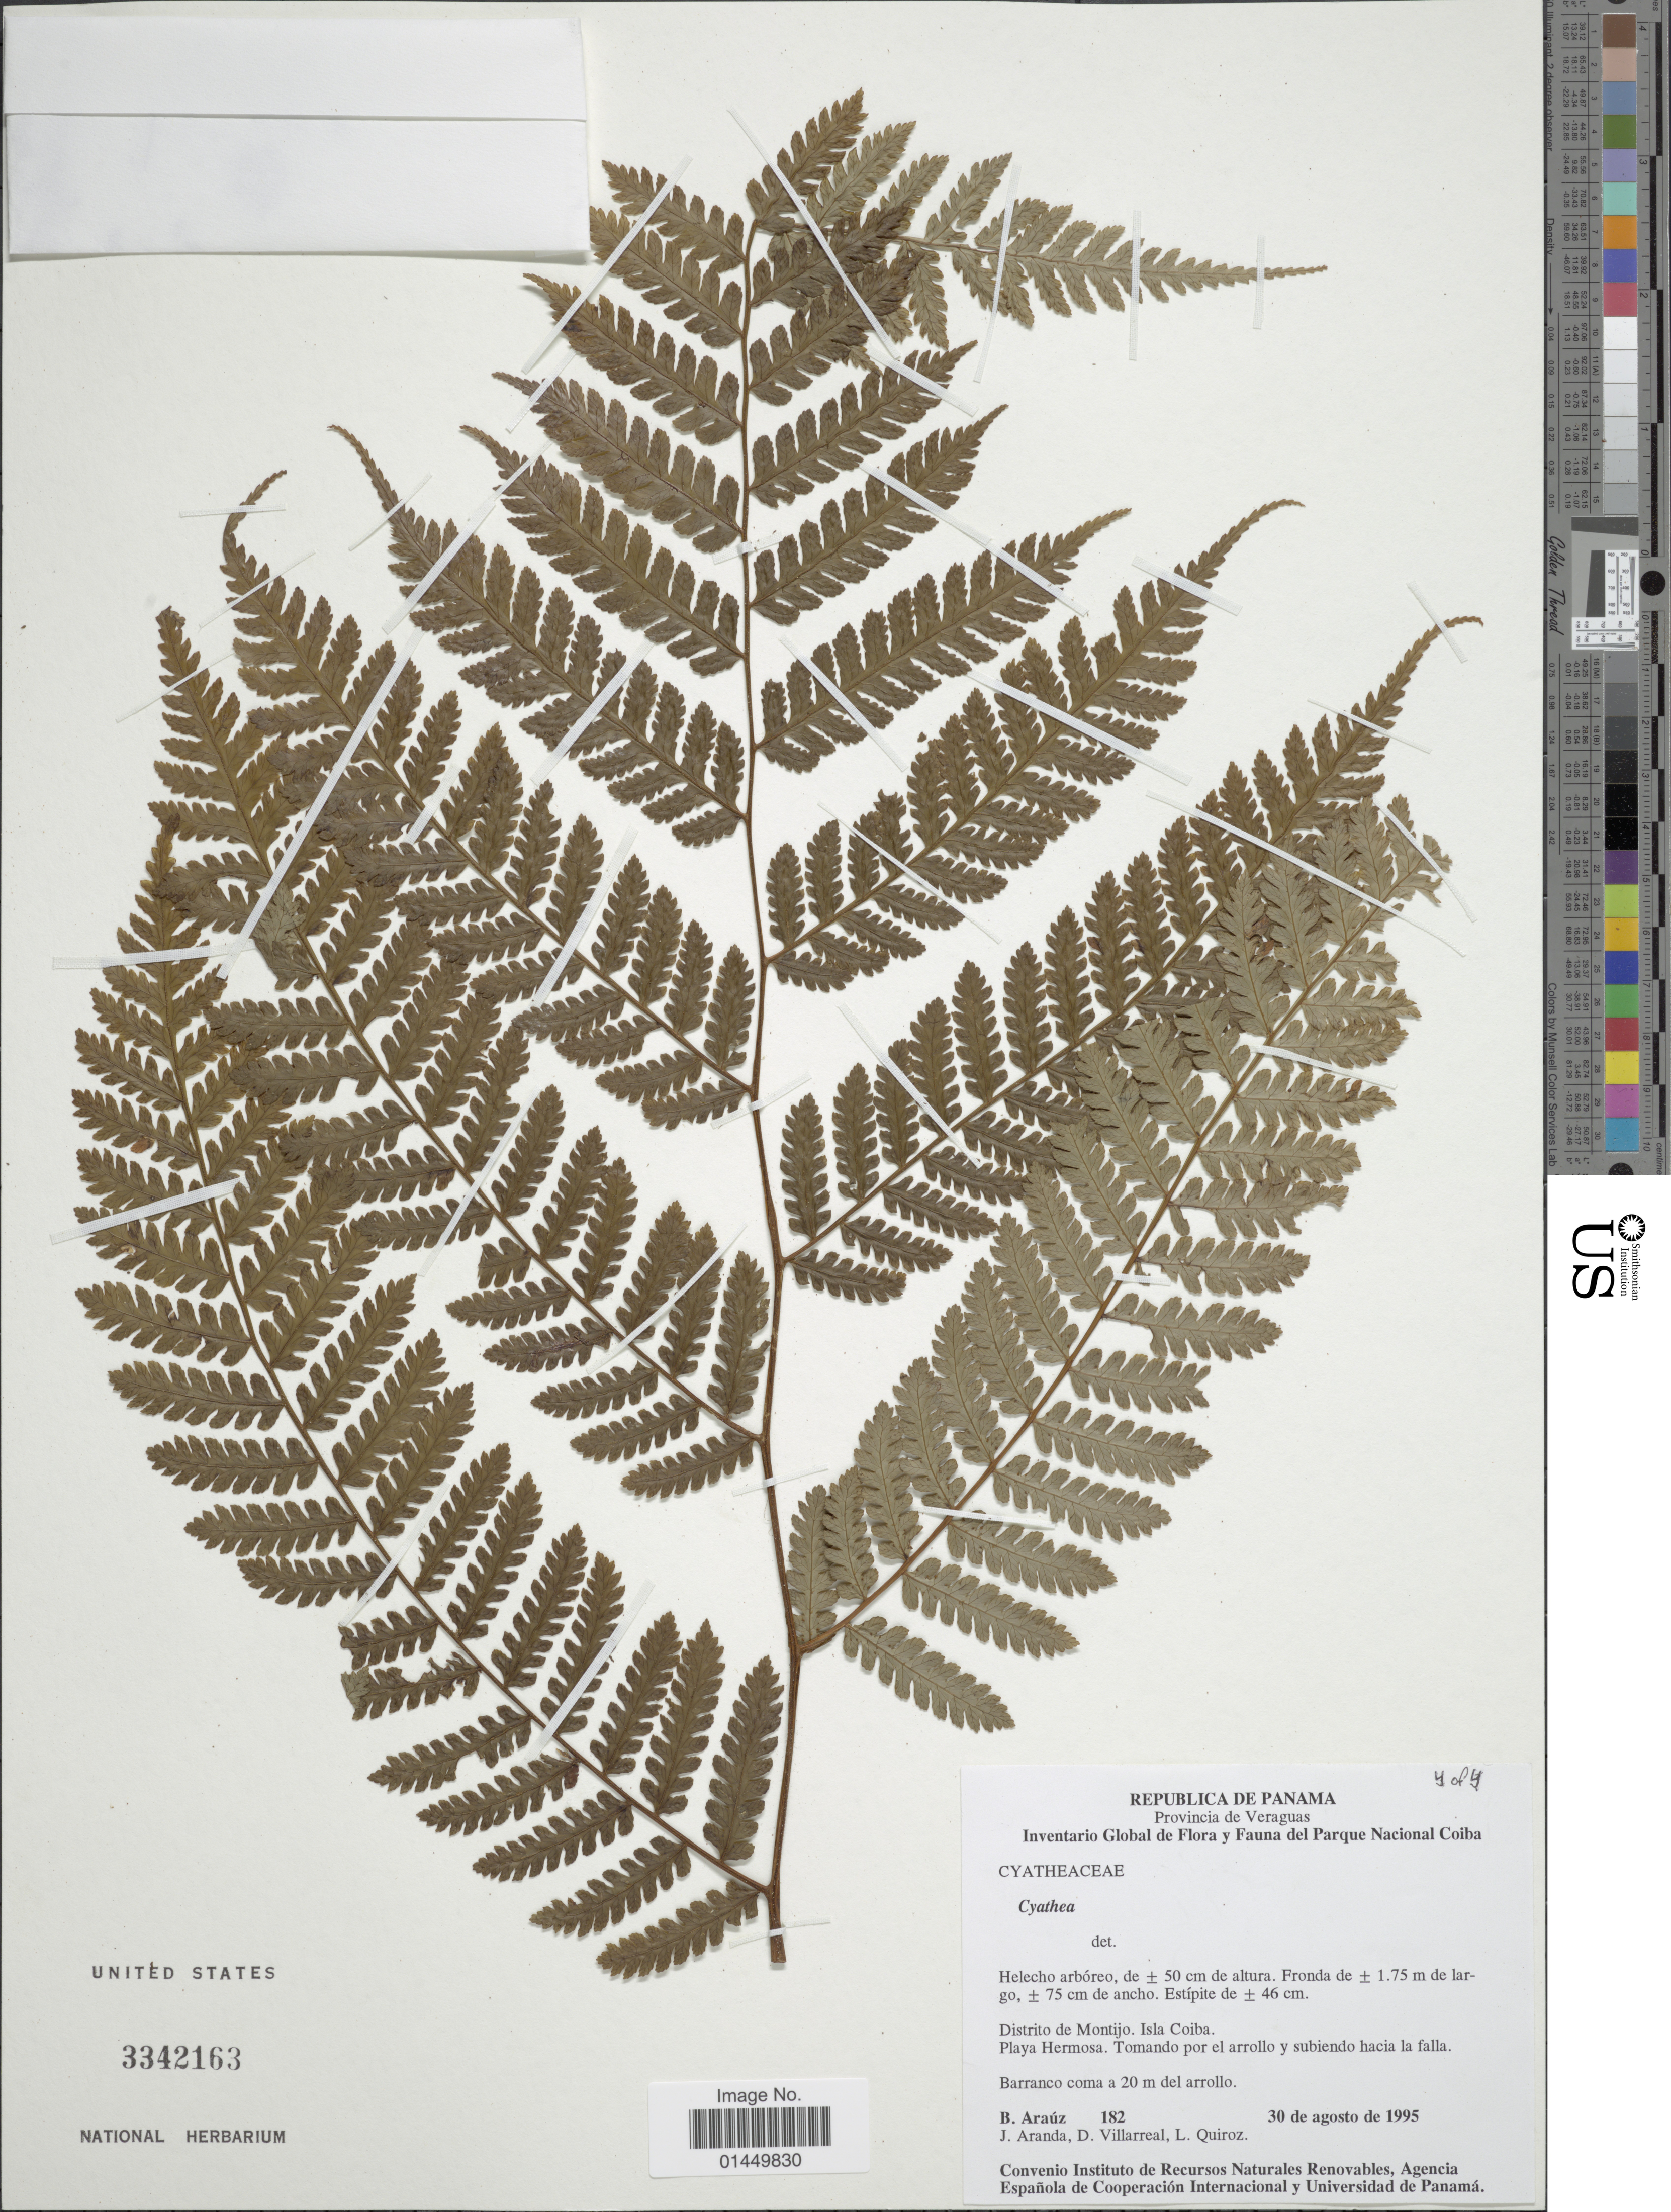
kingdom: Plantae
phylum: Tracheophyta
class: Polypodiopsida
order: Cyatheales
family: Cyatheaceae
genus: Cyathea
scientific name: Cyathea sp.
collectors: B. Araúz, J. Aranda, D. Villareal & L. Quiroz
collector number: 182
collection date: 1995-08-30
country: Panama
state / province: Veraguas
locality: Provincia de Veraguas, Distrito de Montijo, Isla Coiba, Playa Hermosa, Tomando por el arrollo y subiendo hacia la falla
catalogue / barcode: US 3342163